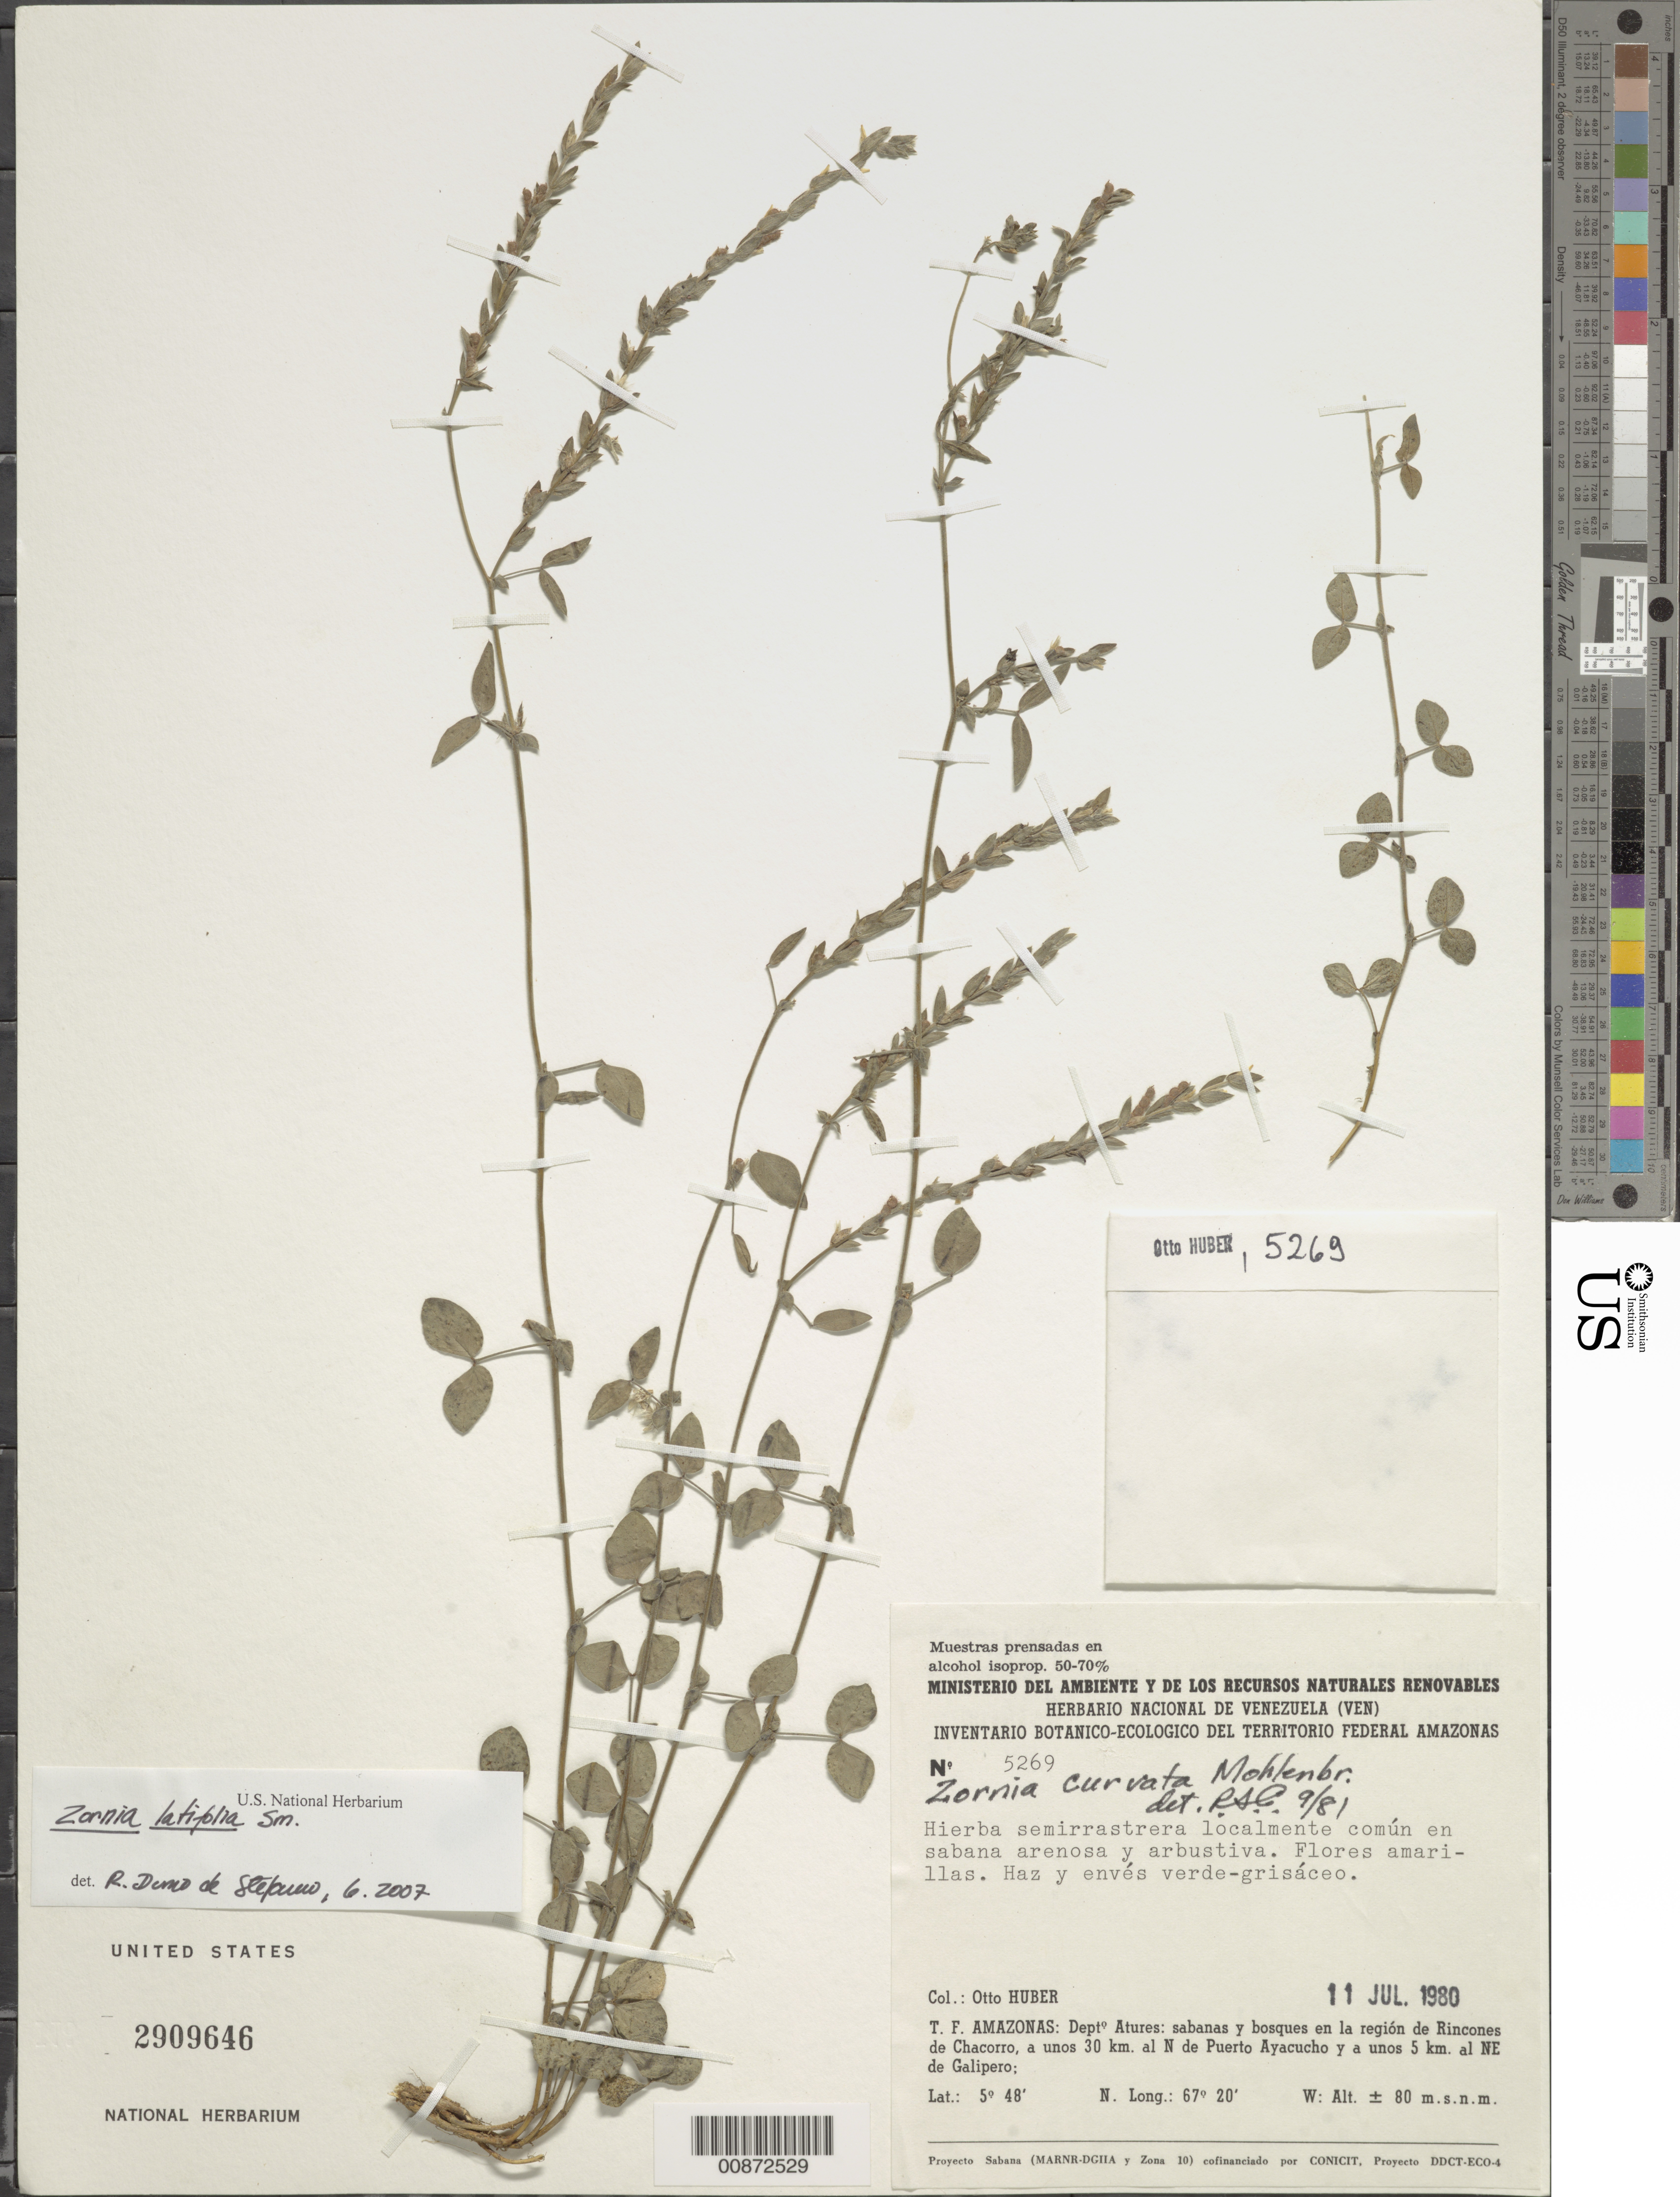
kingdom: Plantae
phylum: Tracheophyta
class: Magnoliopsida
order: Fabales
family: Fabaceae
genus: Zornia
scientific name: Zornia latifolia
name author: Sm.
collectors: O. Huber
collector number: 5269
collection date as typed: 11-Jul-80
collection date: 1980-07-11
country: Venezuela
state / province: Amazonas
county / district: Atures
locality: Rincones de Chacorro, 30 km N de Puerto Ayacucho, 5 km NE Galipero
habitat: Sabanas y bosques; en sabana arenosa y arbustiva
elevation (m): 80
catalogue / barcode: US 2909646